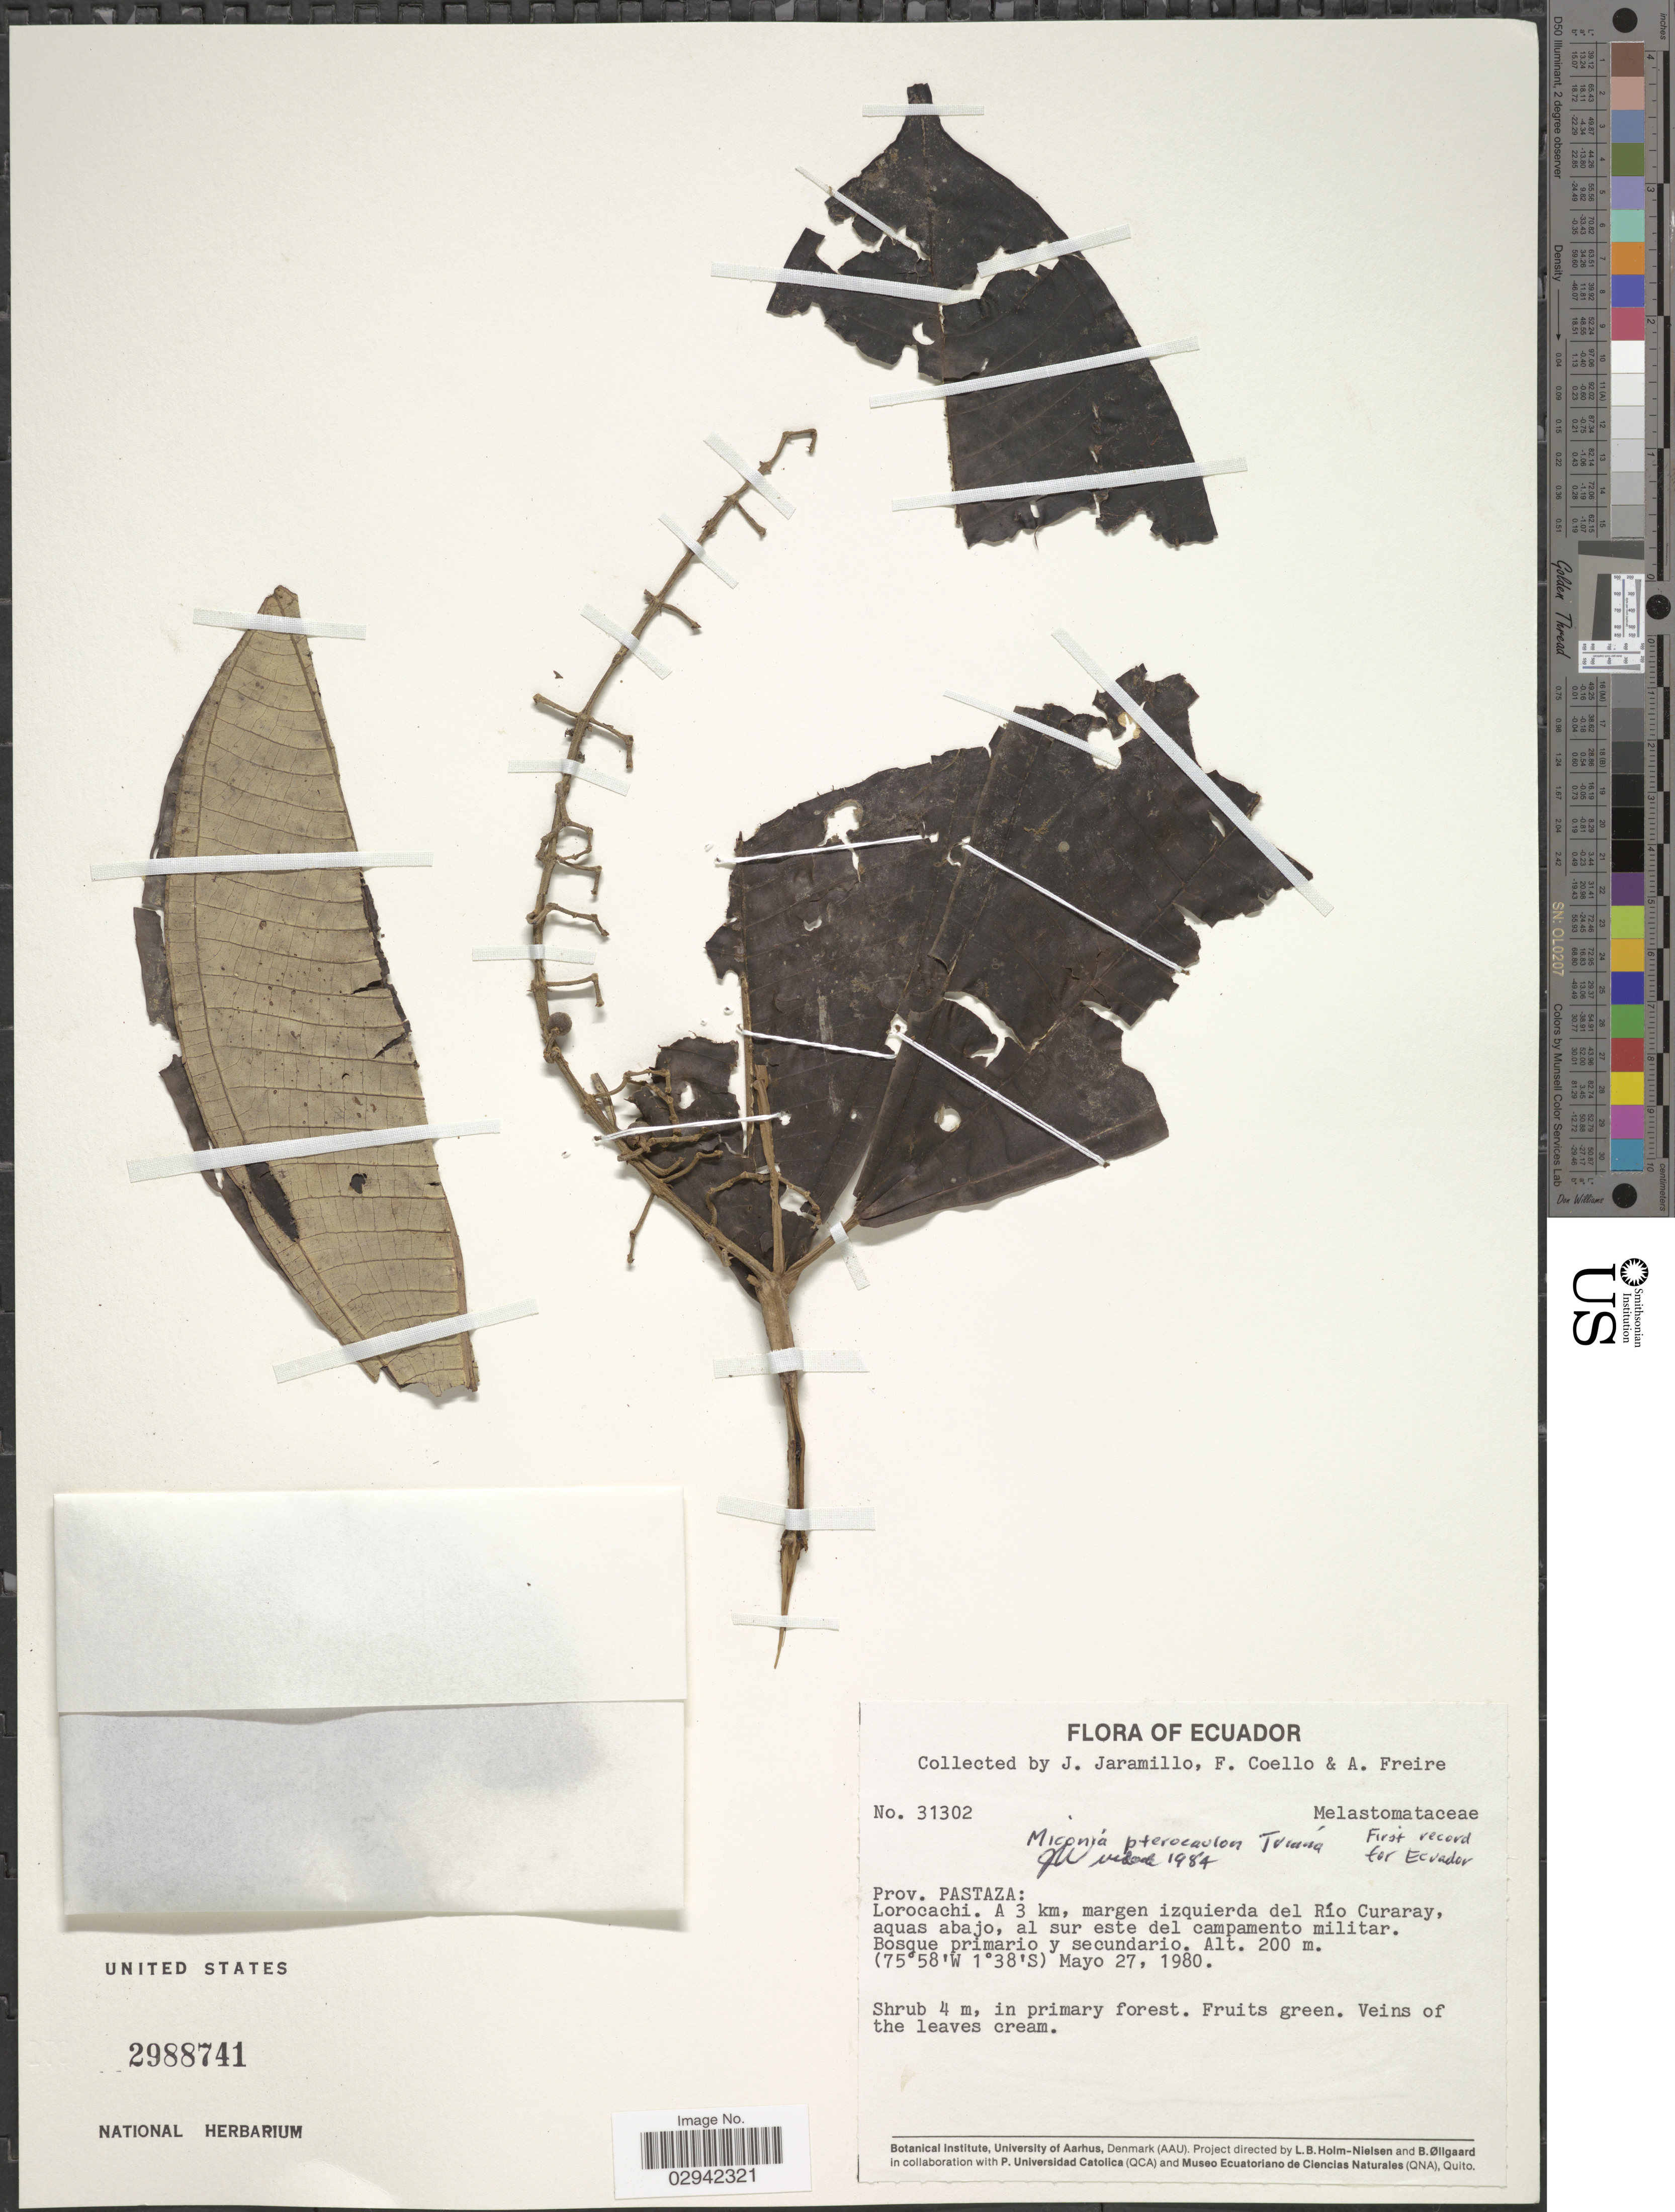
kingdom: Plantae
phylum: Tracheophyta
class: Magnoliopsida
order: Myrtales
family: Melastomataceae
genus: Miconia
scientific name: Miconia pterocaulon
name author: Triana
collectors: J. Jaramillo, F. Coello & A. Freire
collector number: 31302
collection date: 1980-05-27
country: Ecuador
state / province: Pastaza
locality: Lorocachi. A 3 km. margen izqueirda del Río Curaray, aquas abajo, al sur este del campamento militar.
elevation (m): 200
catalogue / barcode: US 2988741